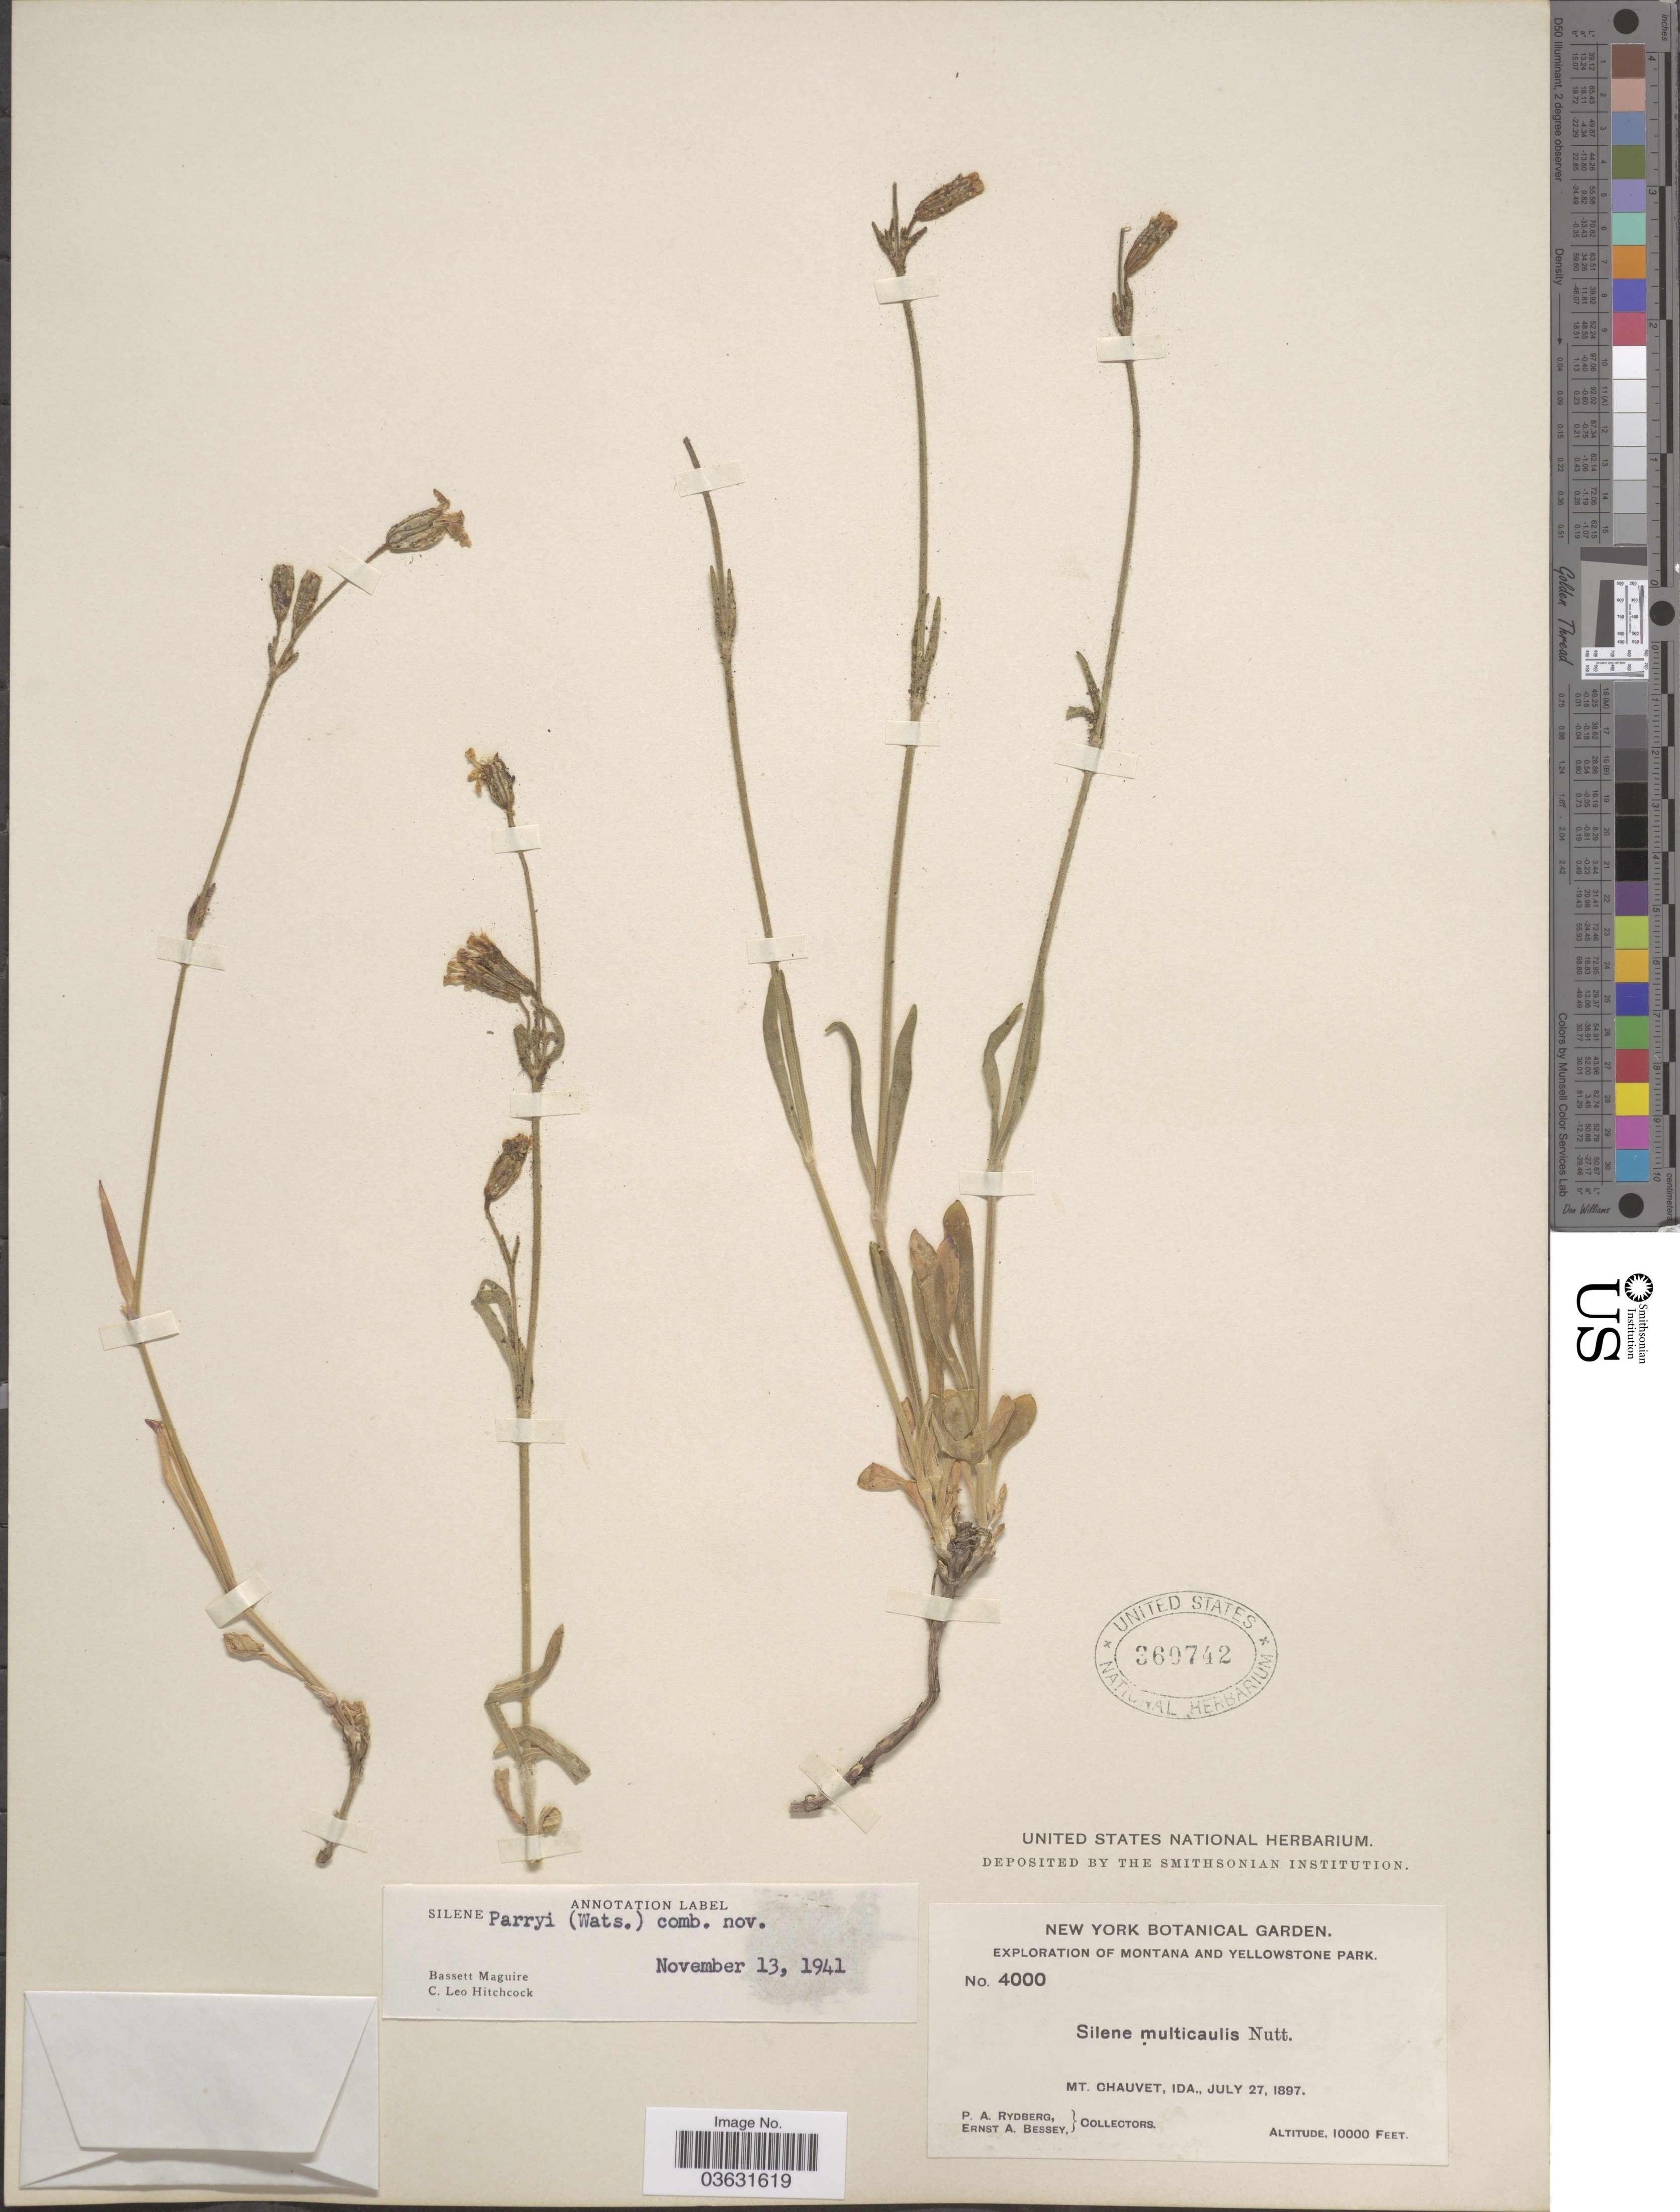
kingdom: Plantae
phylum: Tracheophyta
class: Magnoliopsida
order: Caryophyllales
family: Caryophyllaceae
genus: Silene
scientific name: Silene parryi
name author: (S. Watson) C.L. Hitchc. & Maguire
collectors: P. A. Rydberg & E. A. Bessey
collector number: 4000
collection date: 1897-07-27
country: United States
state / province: Idaho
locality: Mt. Chauvet.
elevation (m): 3048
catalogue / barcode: US 360742